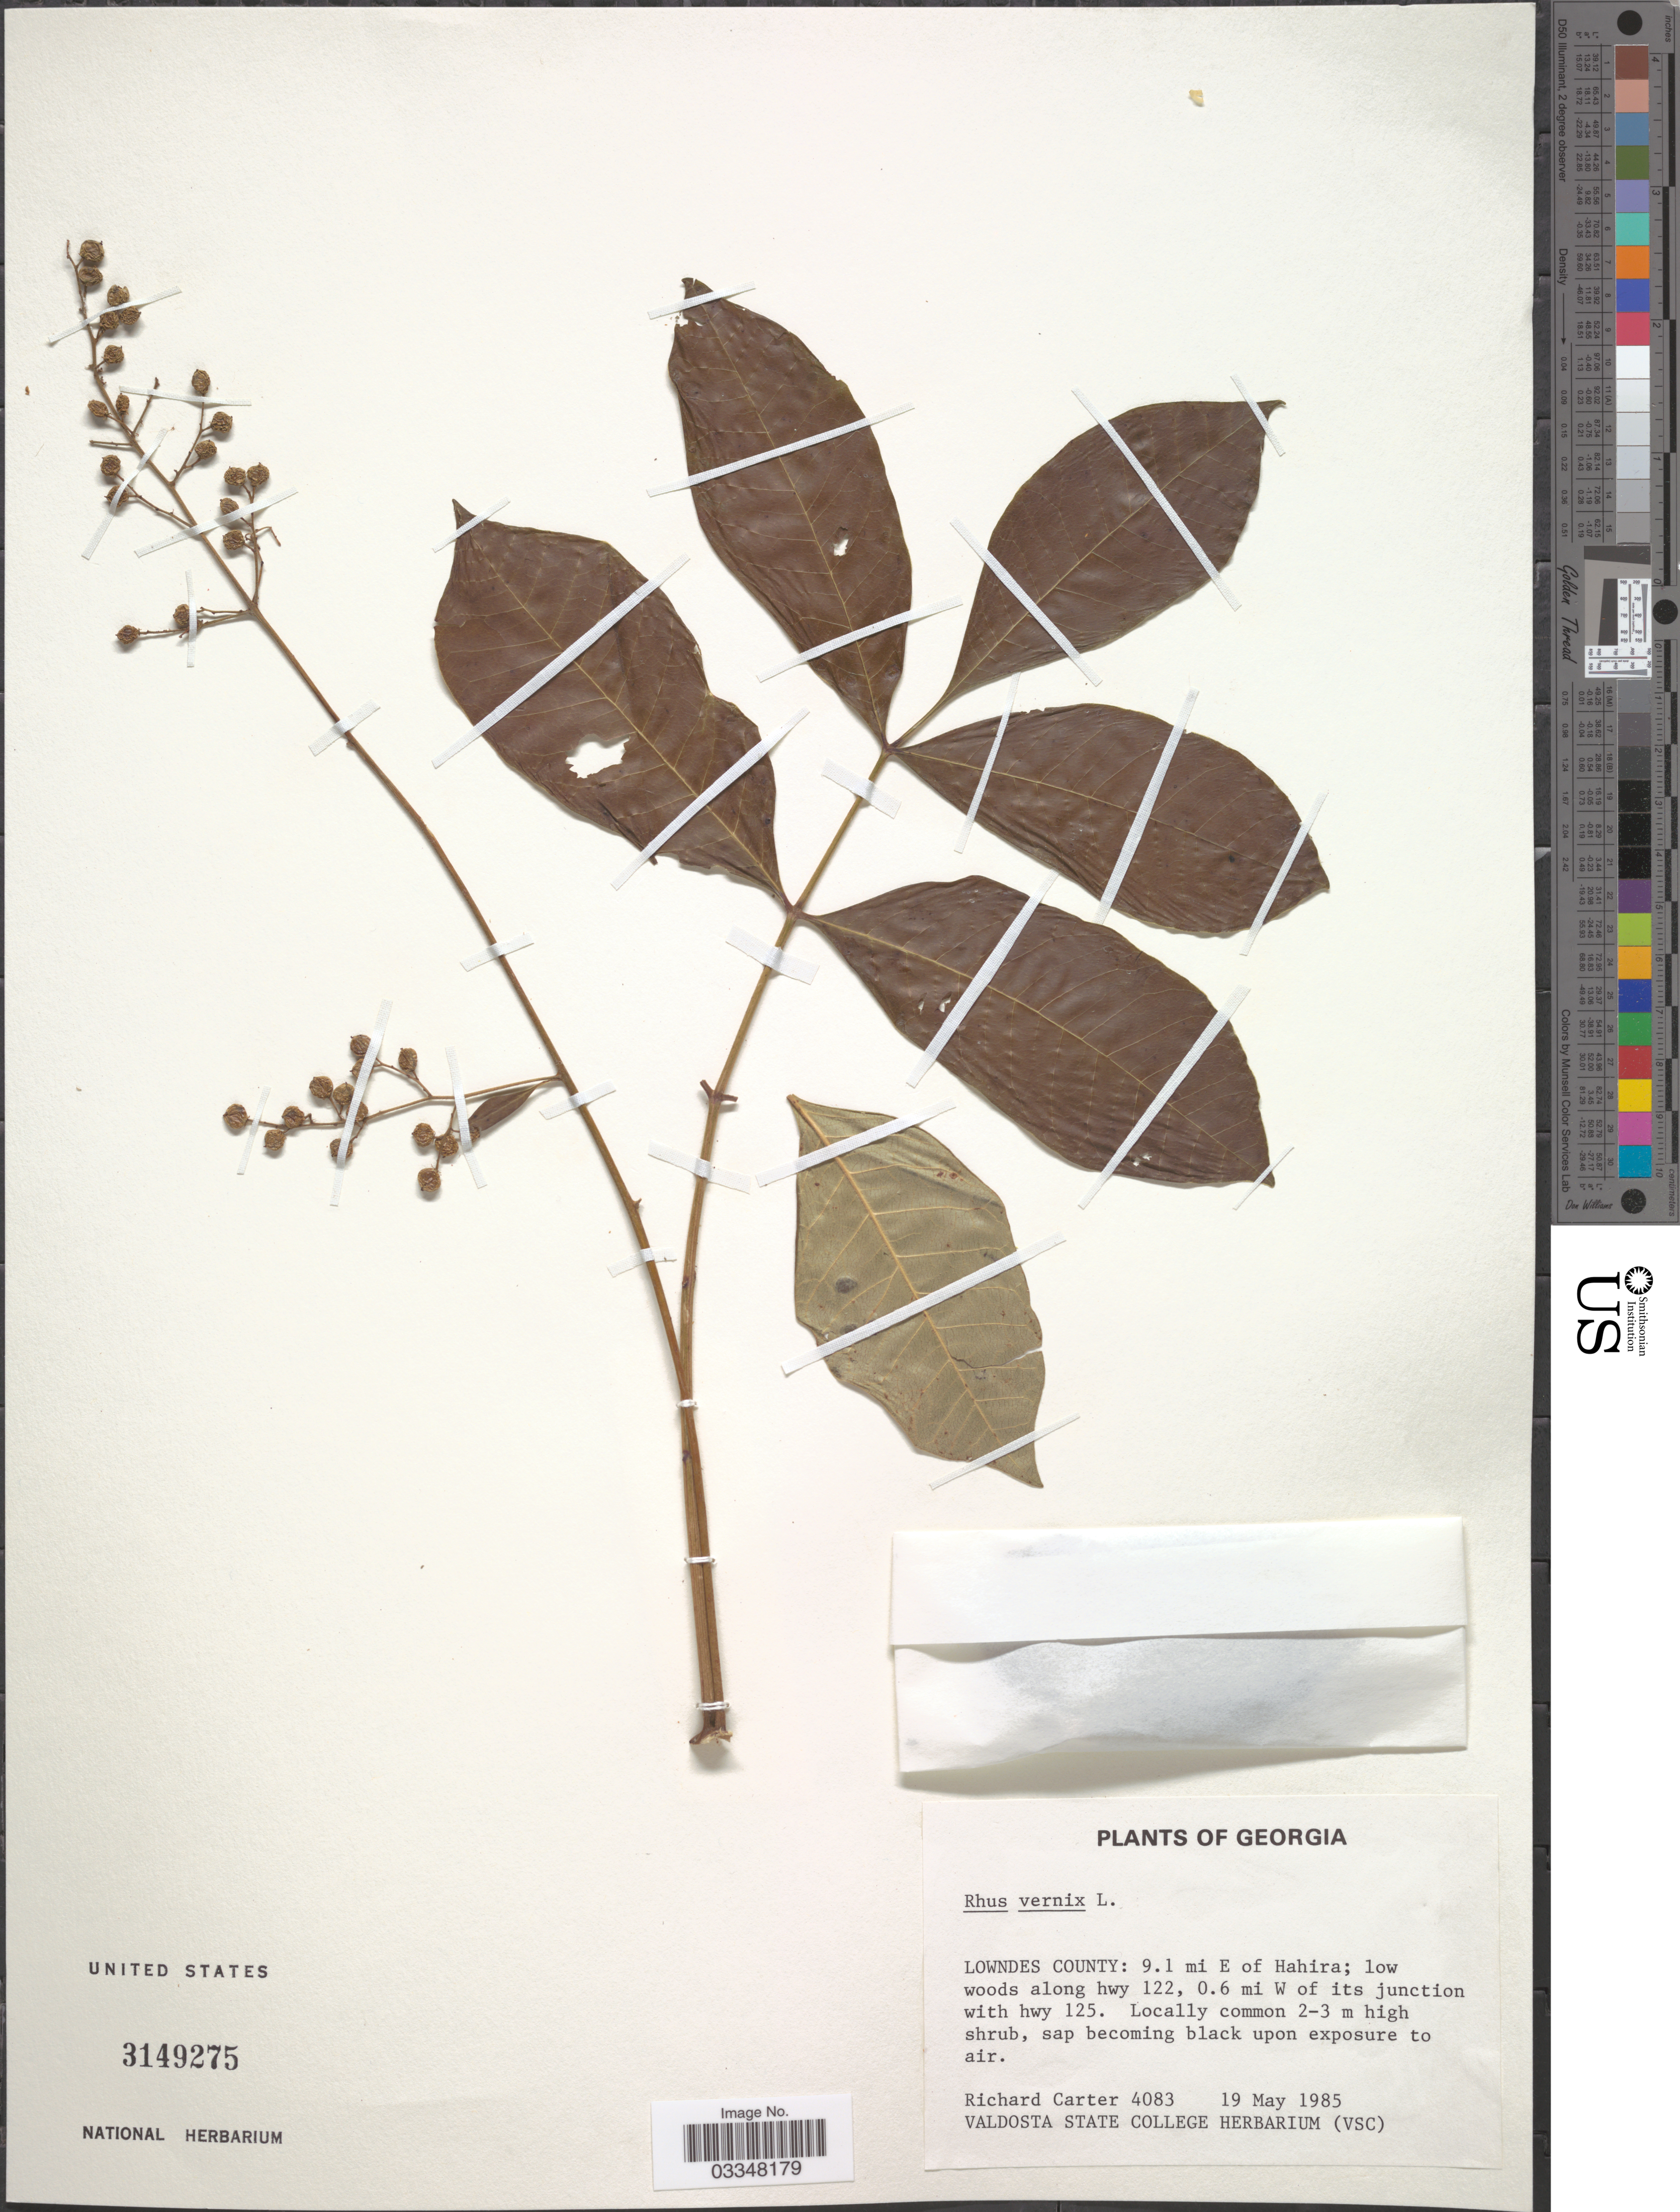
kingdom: Plantae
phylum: Tracheophyta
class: Magnoliopsida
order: Sapindales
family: Anacardiaceae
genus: Toxicodendron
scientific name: Toxicodendron vernix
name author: (L.) Kuntze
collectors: R. Carter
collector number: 4083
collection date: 1985-05-19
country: United States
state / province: Georgia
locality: Lowndes County: 9.1 mi E of Hahira; low woods along hwy 122, 0.6 mi W of its junction with hwy 125.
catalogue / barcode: US 3149275